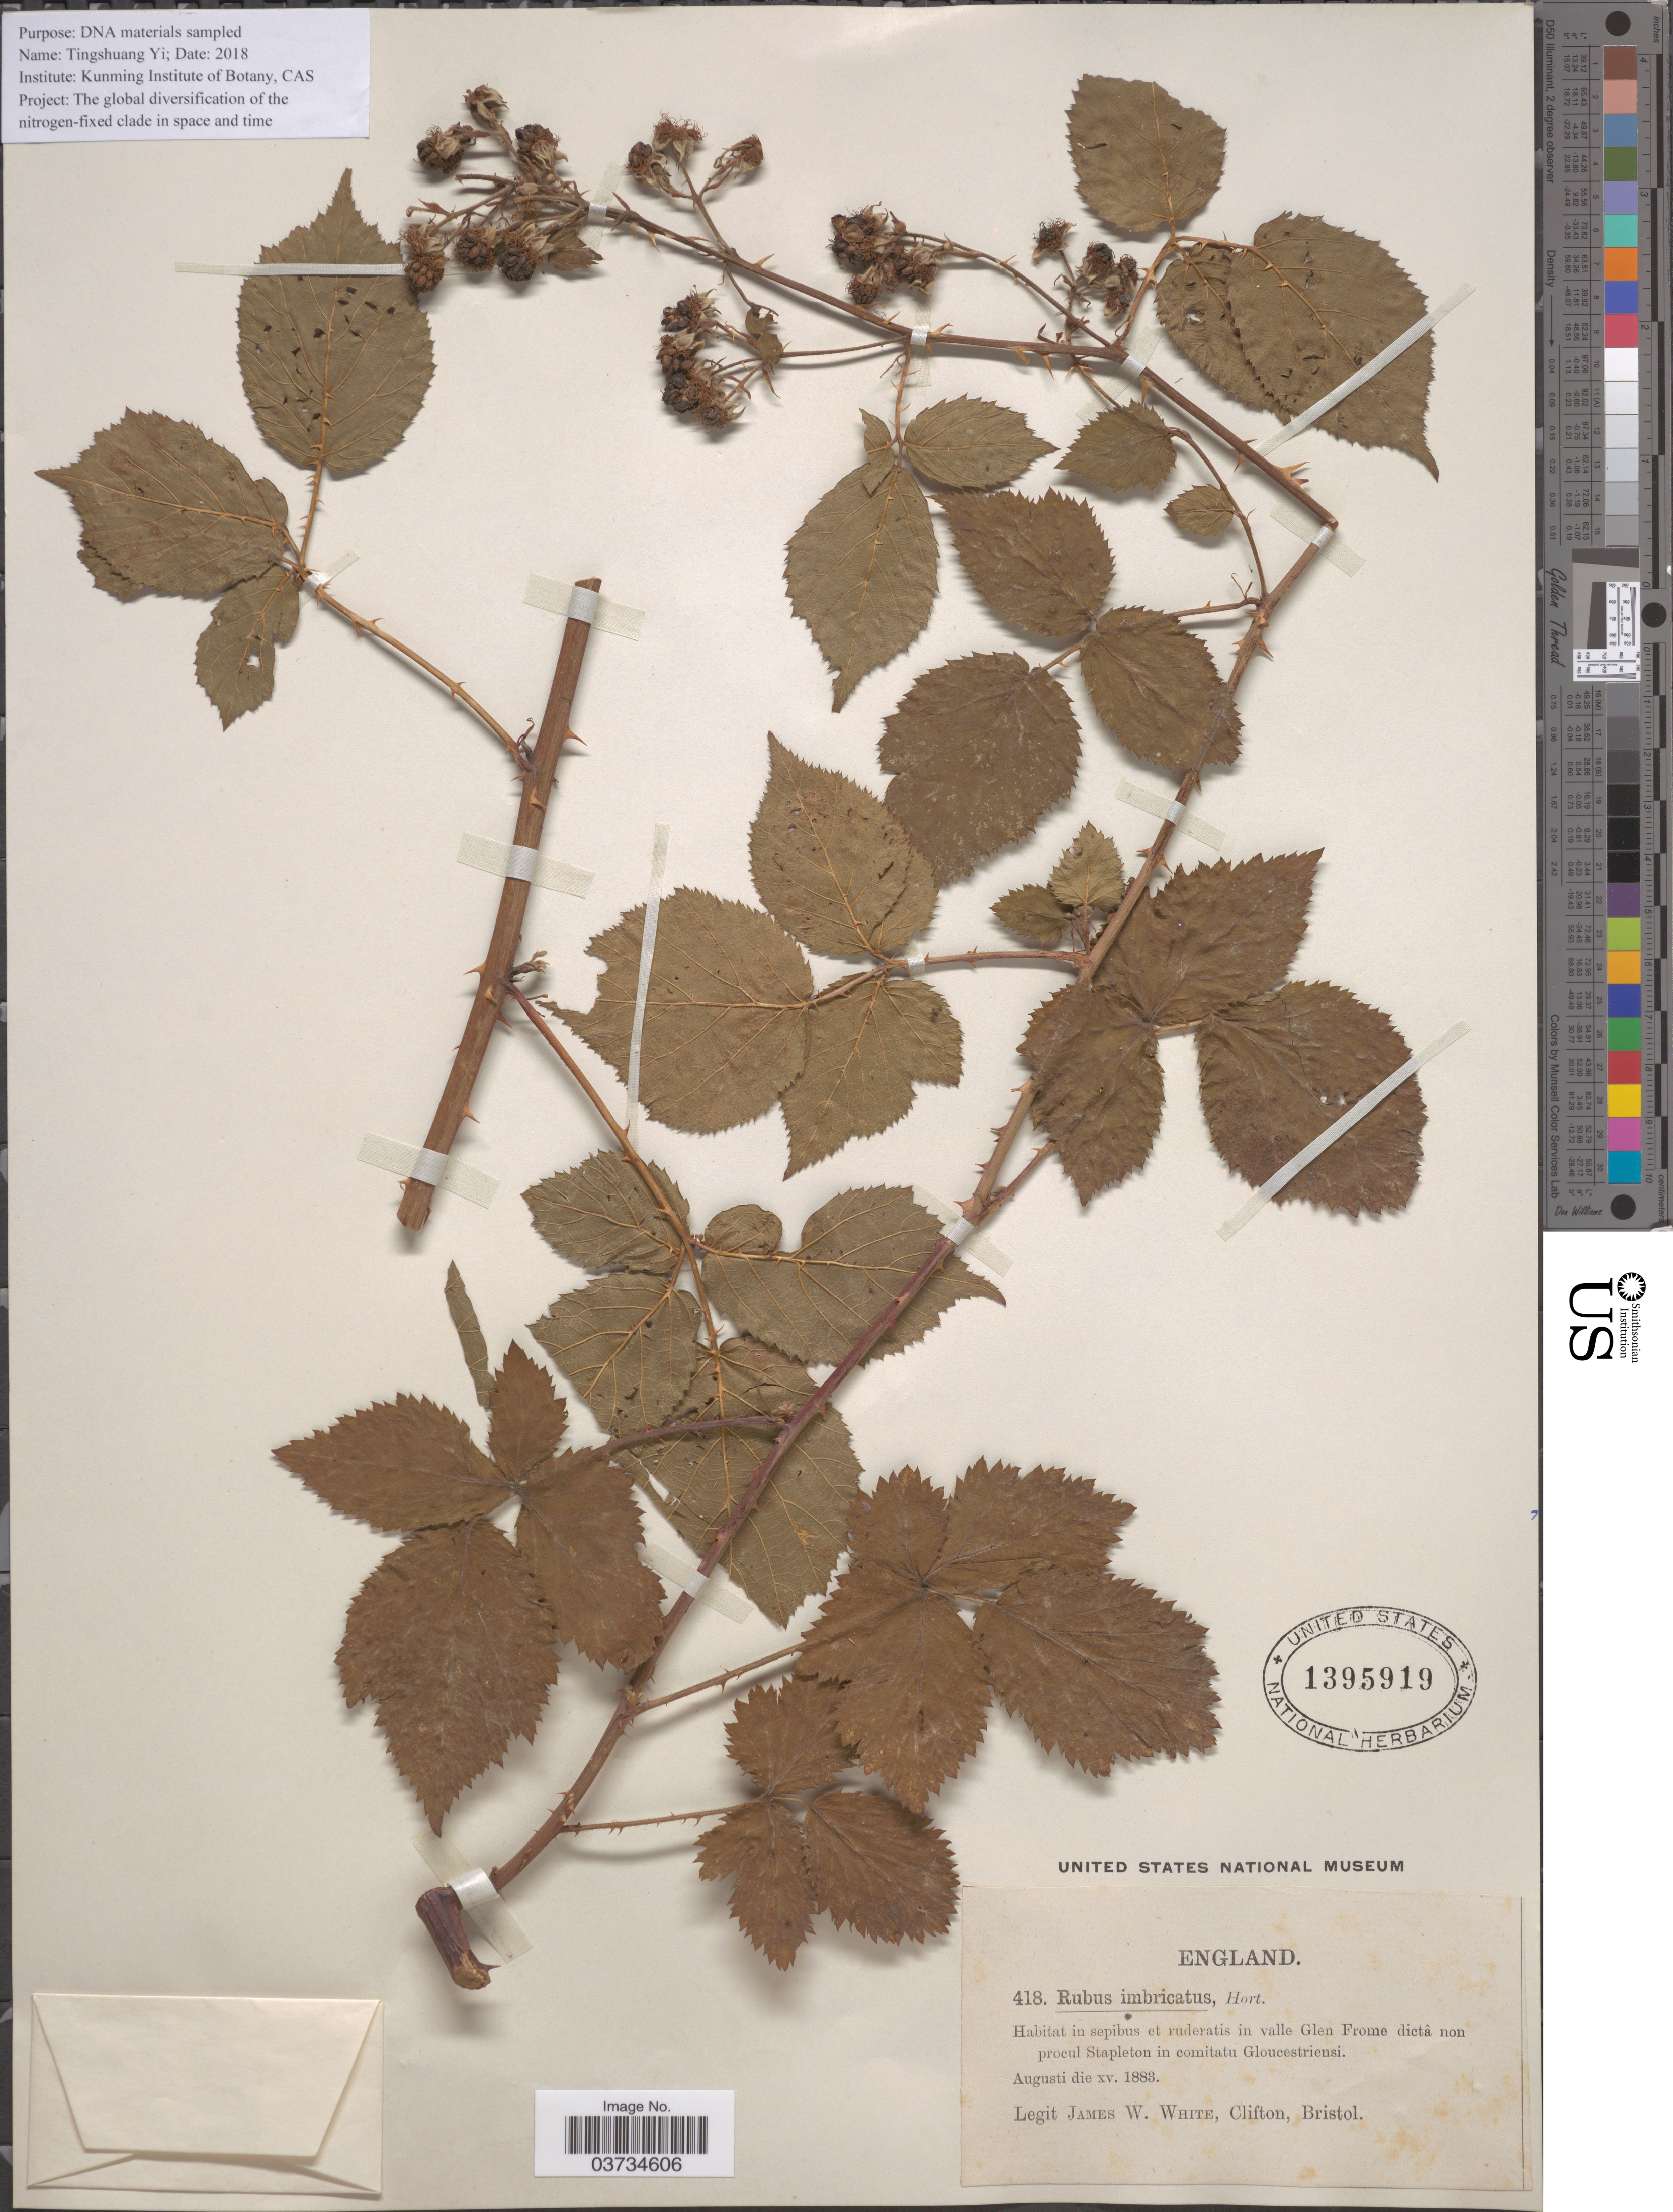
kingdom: Plantae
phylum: Tracheophyta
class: Magnoliopsida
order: Rosales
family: Rosaceae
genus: Rubus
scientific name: Rubus imbricatus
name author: Hort.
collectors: J. W. White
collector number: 418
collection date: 1883-08-15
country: United Kingdom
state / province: England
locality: Sepibus et ruderatis in valle Glen Frome dictâ non procul Stapleton in comitatu Gloucestriensi.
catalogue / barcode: US 1395919